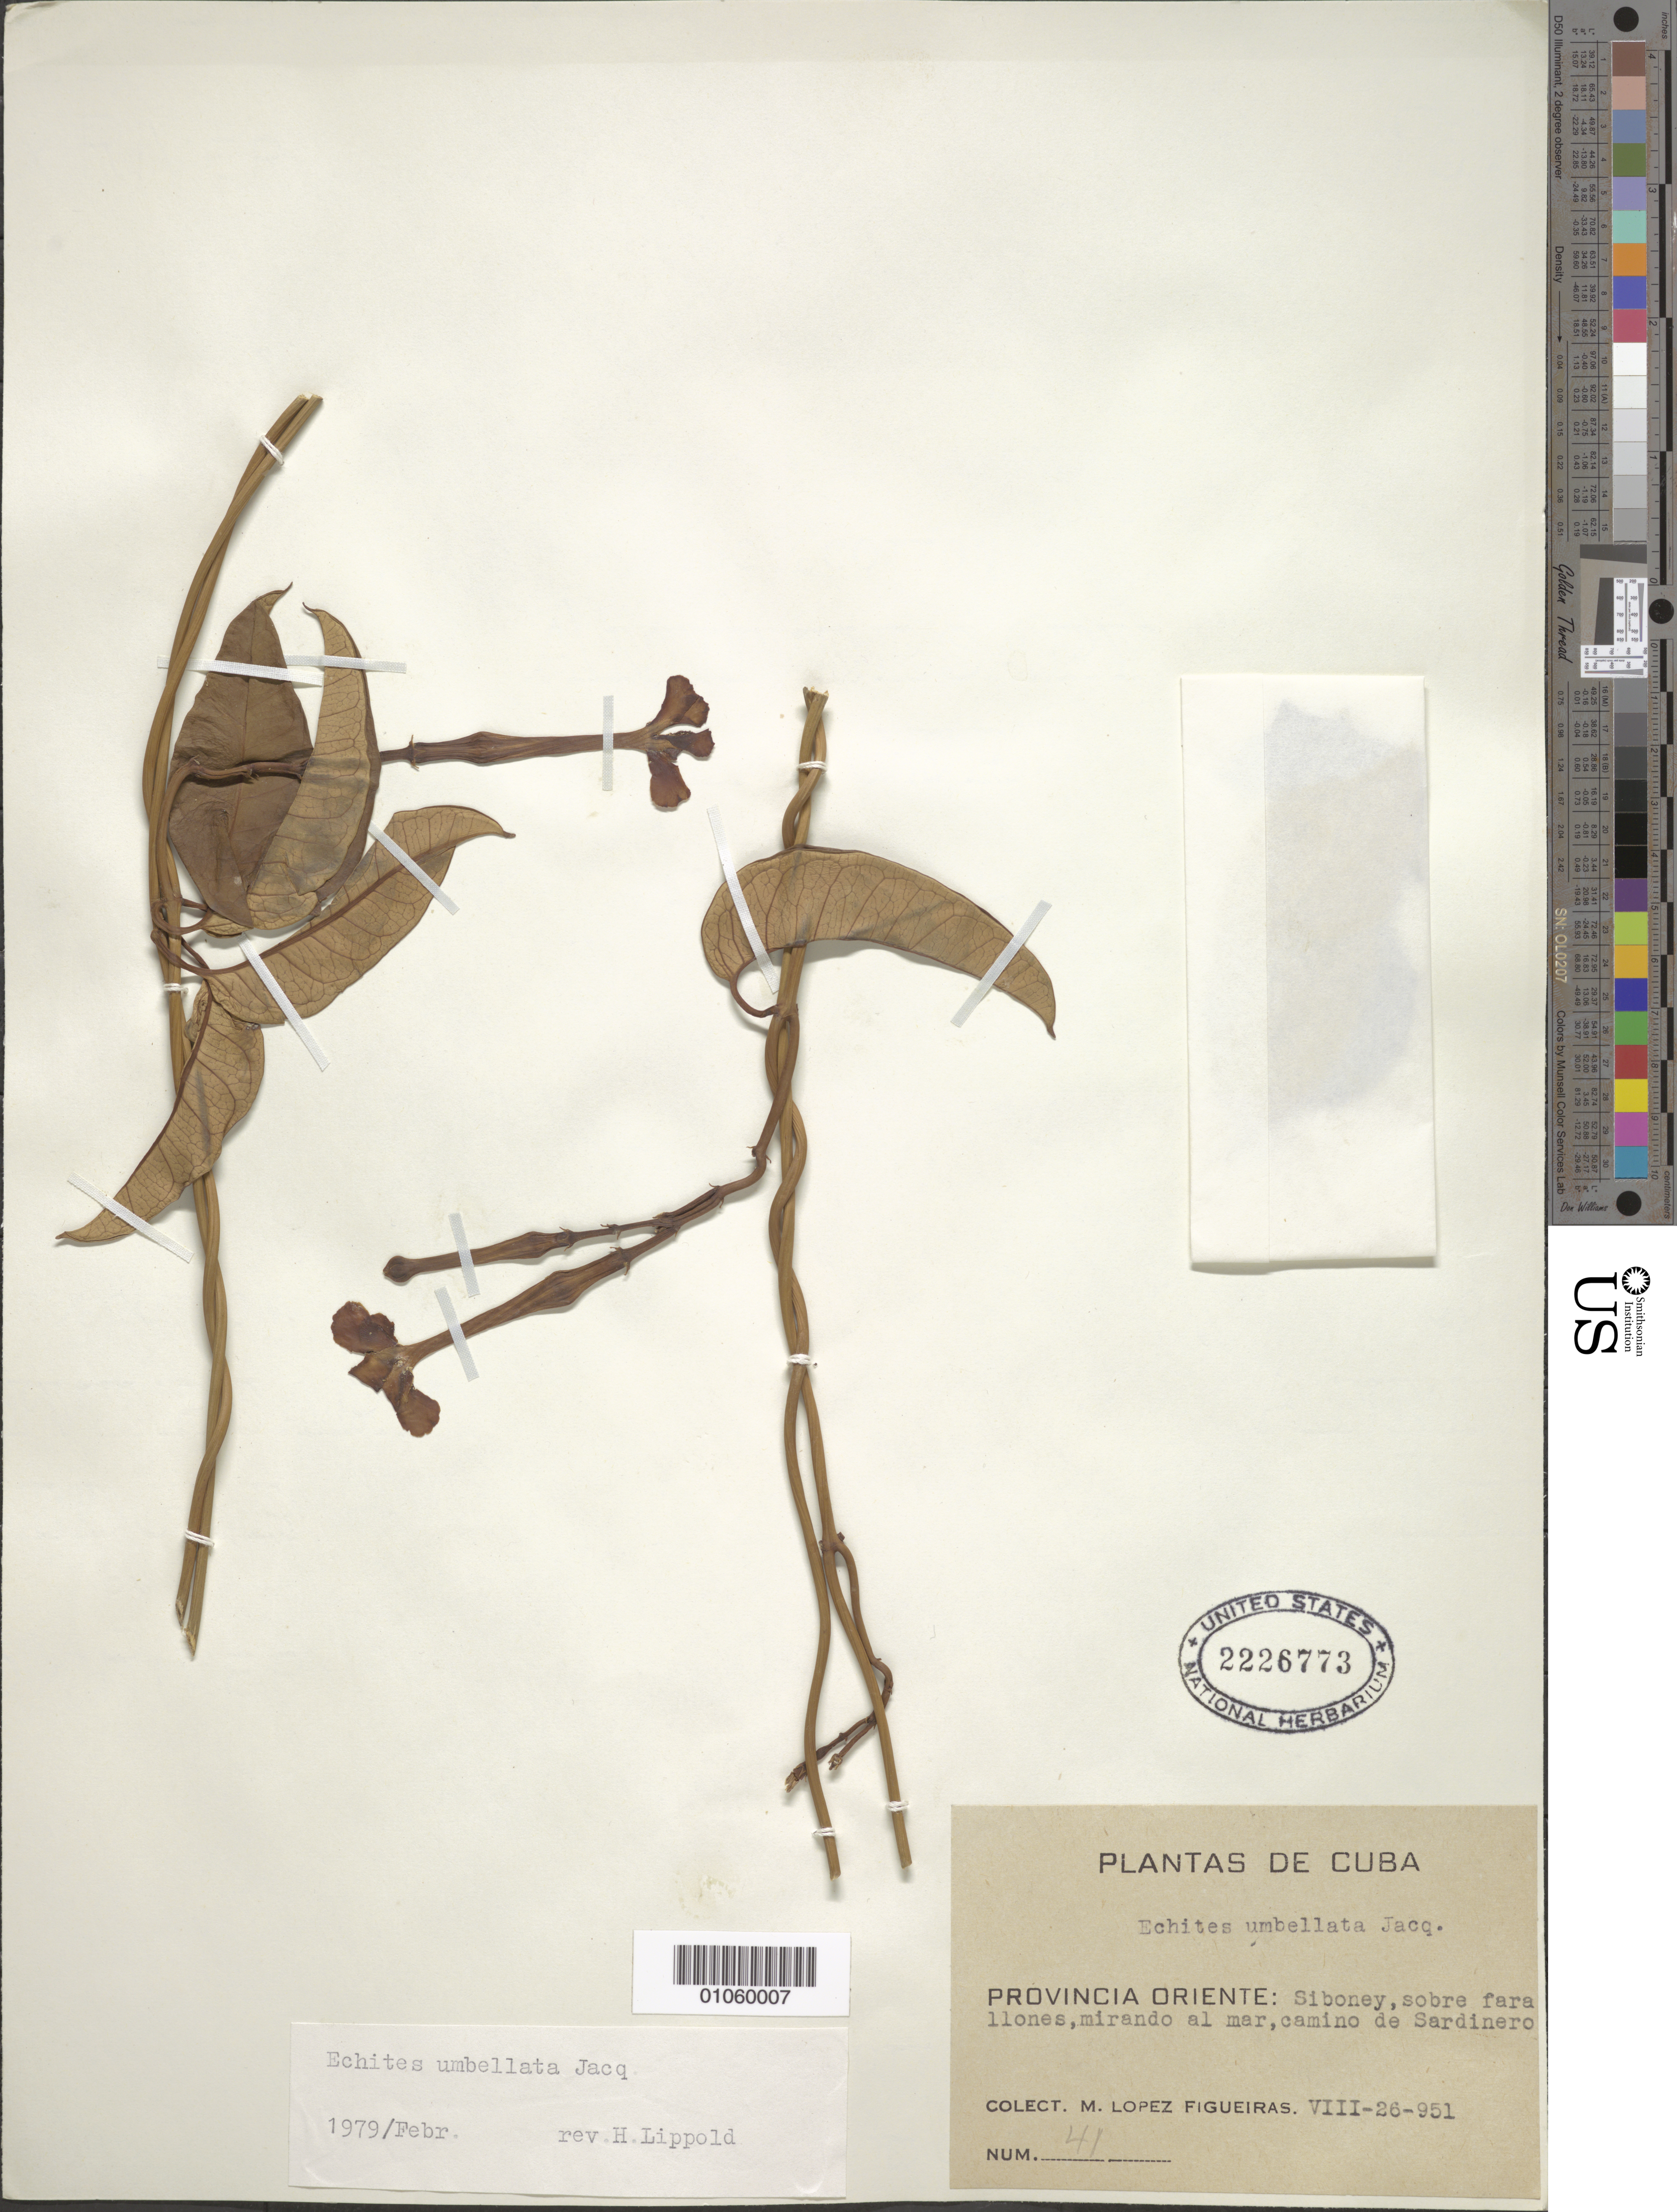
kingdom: Plantae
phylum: Tracheophyta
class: Magnoliopsida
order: Gentianales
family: Apocynaceae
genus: Echites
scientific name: Echites umbellatus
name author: Jacq.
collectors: M. López Figueiras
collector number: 41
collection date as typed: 26 Aug 1951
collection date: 1951-08-26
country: Cuba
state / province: Oriente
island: Cuba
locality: Siboney, sobre fara llones, mirando al mar, casmino de Sardinero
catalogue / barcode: US 2226773